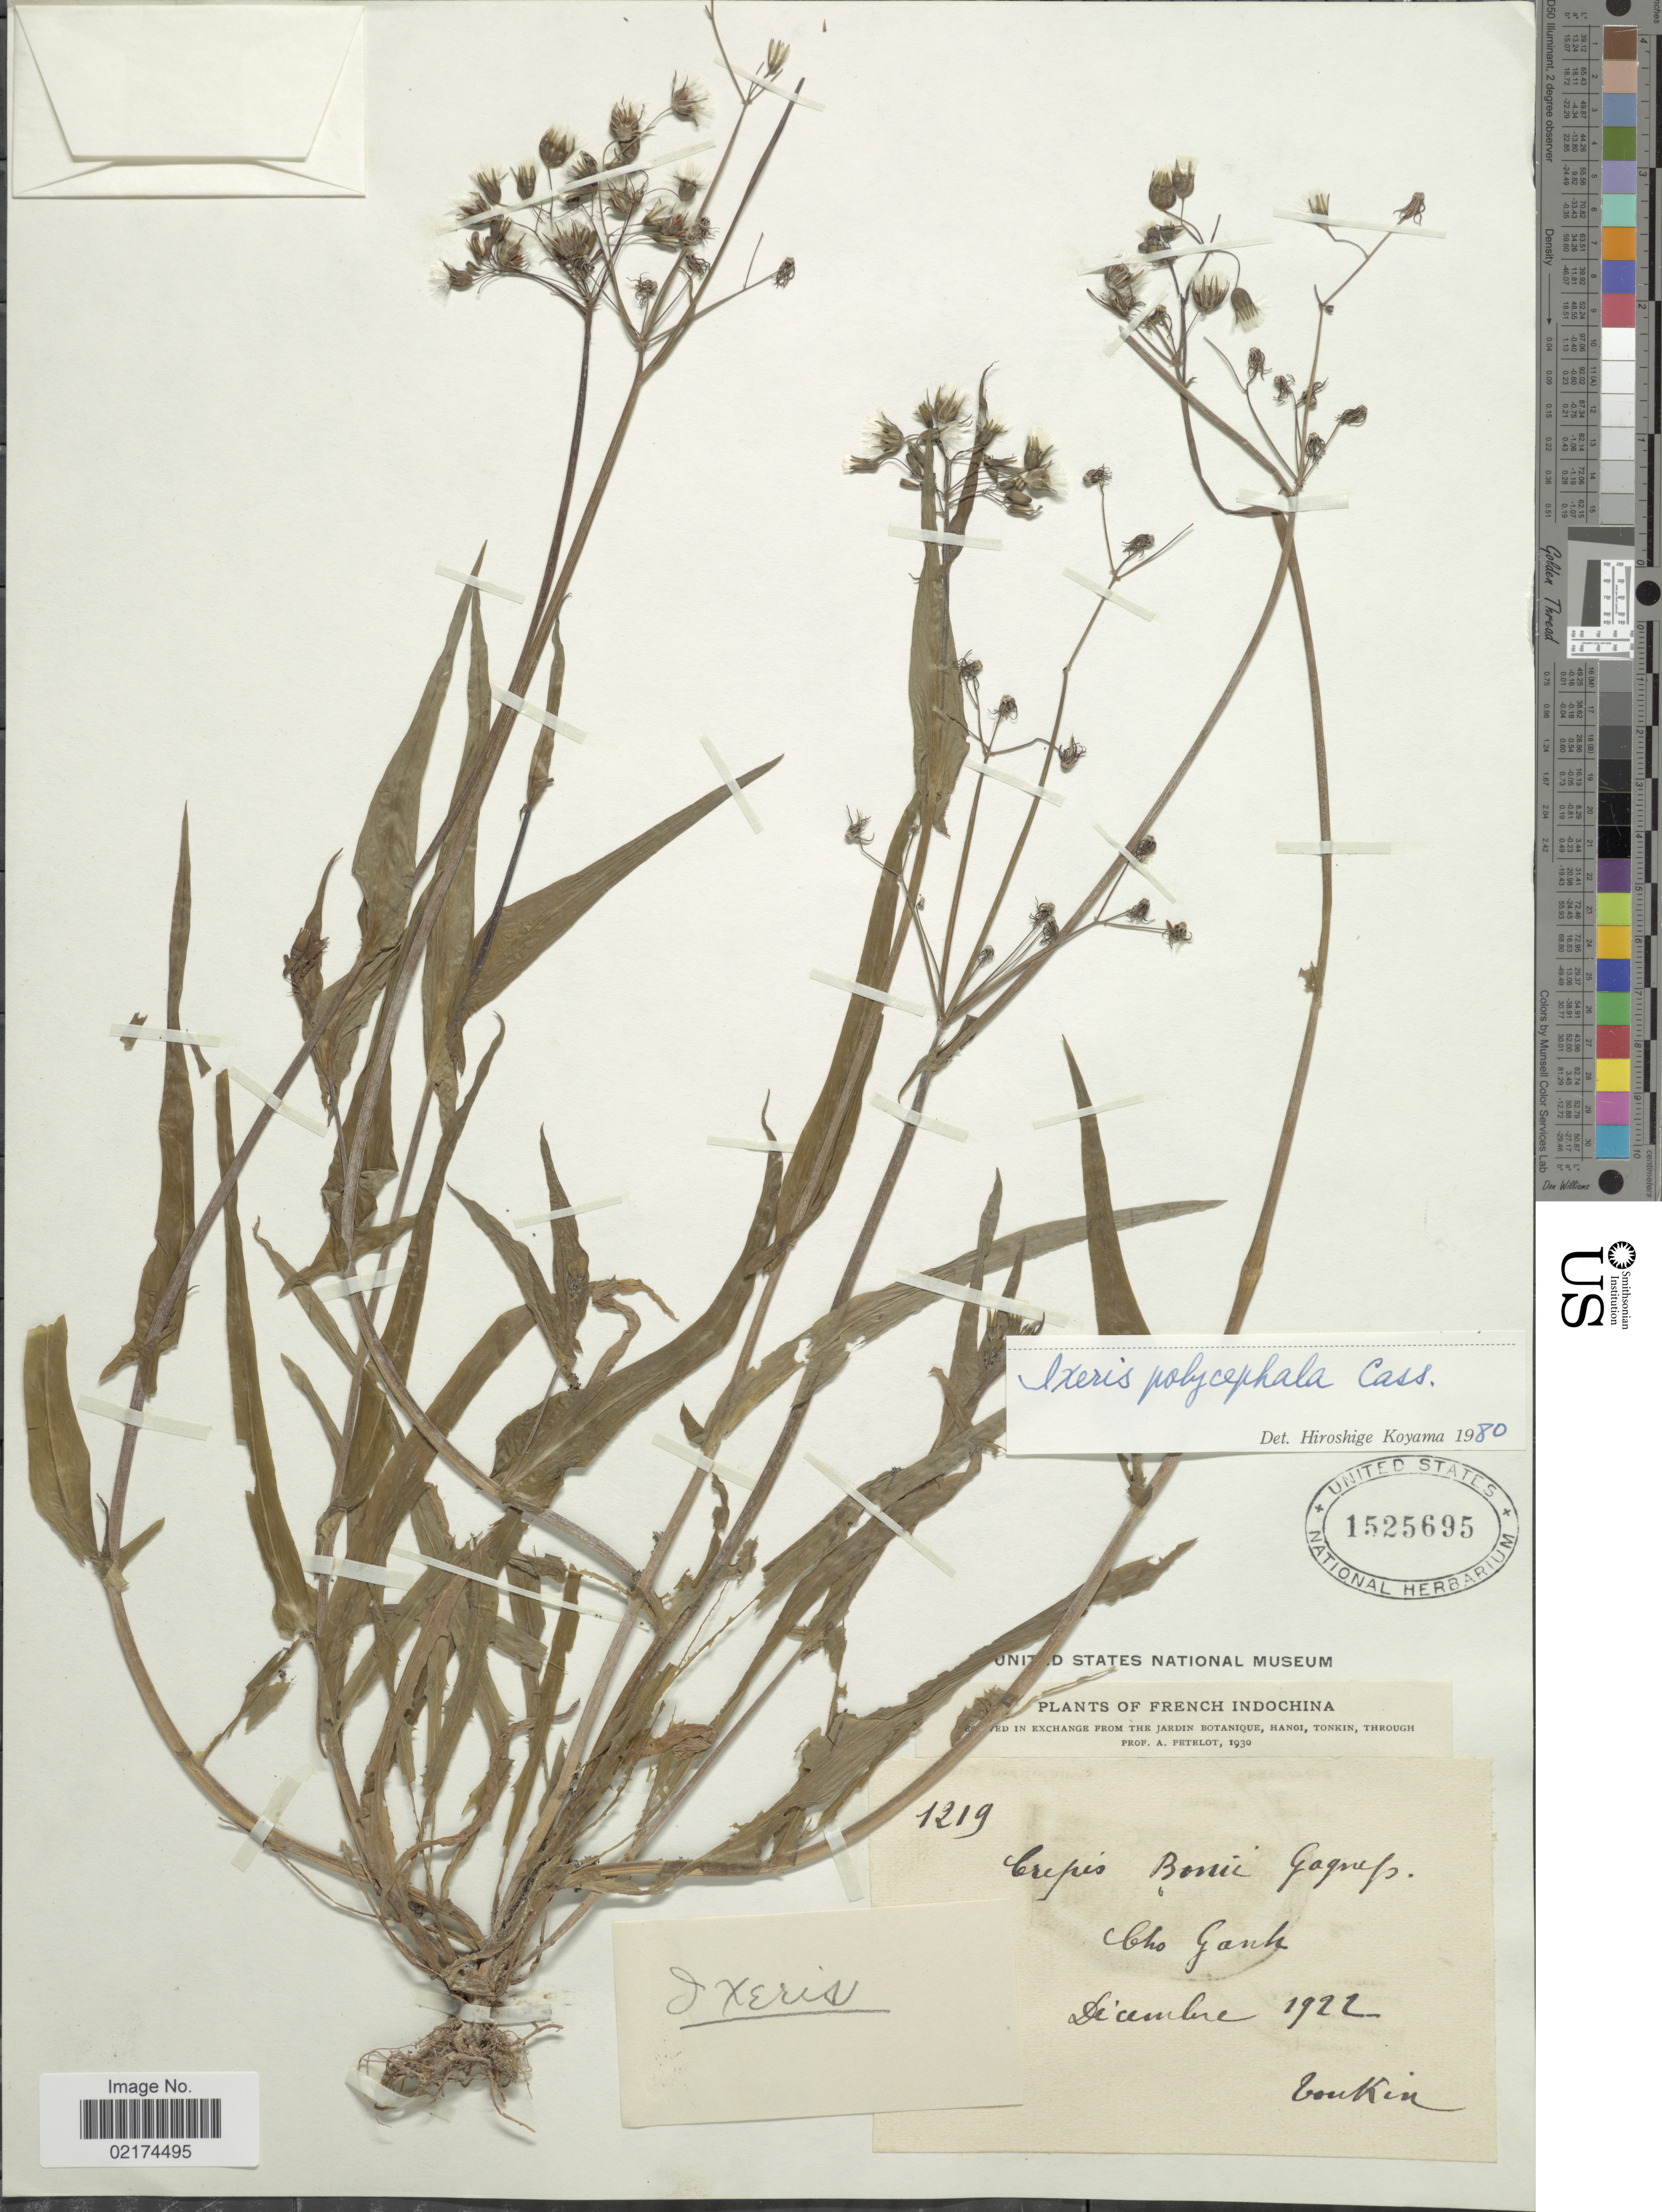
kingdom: Plantae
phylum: Tracheophyta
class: Magnoliopsida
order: Asterales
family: Asteraceae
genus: Ixeris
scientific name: Ixeris polycephala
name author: Cass. ex DC.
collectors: Conkin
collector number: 1219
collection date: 1922-12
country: Vietnam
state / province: Ninh Bình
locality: French IndoChina, Cho [interpreted] Ganh [interpreted]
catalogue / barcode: US 1525695